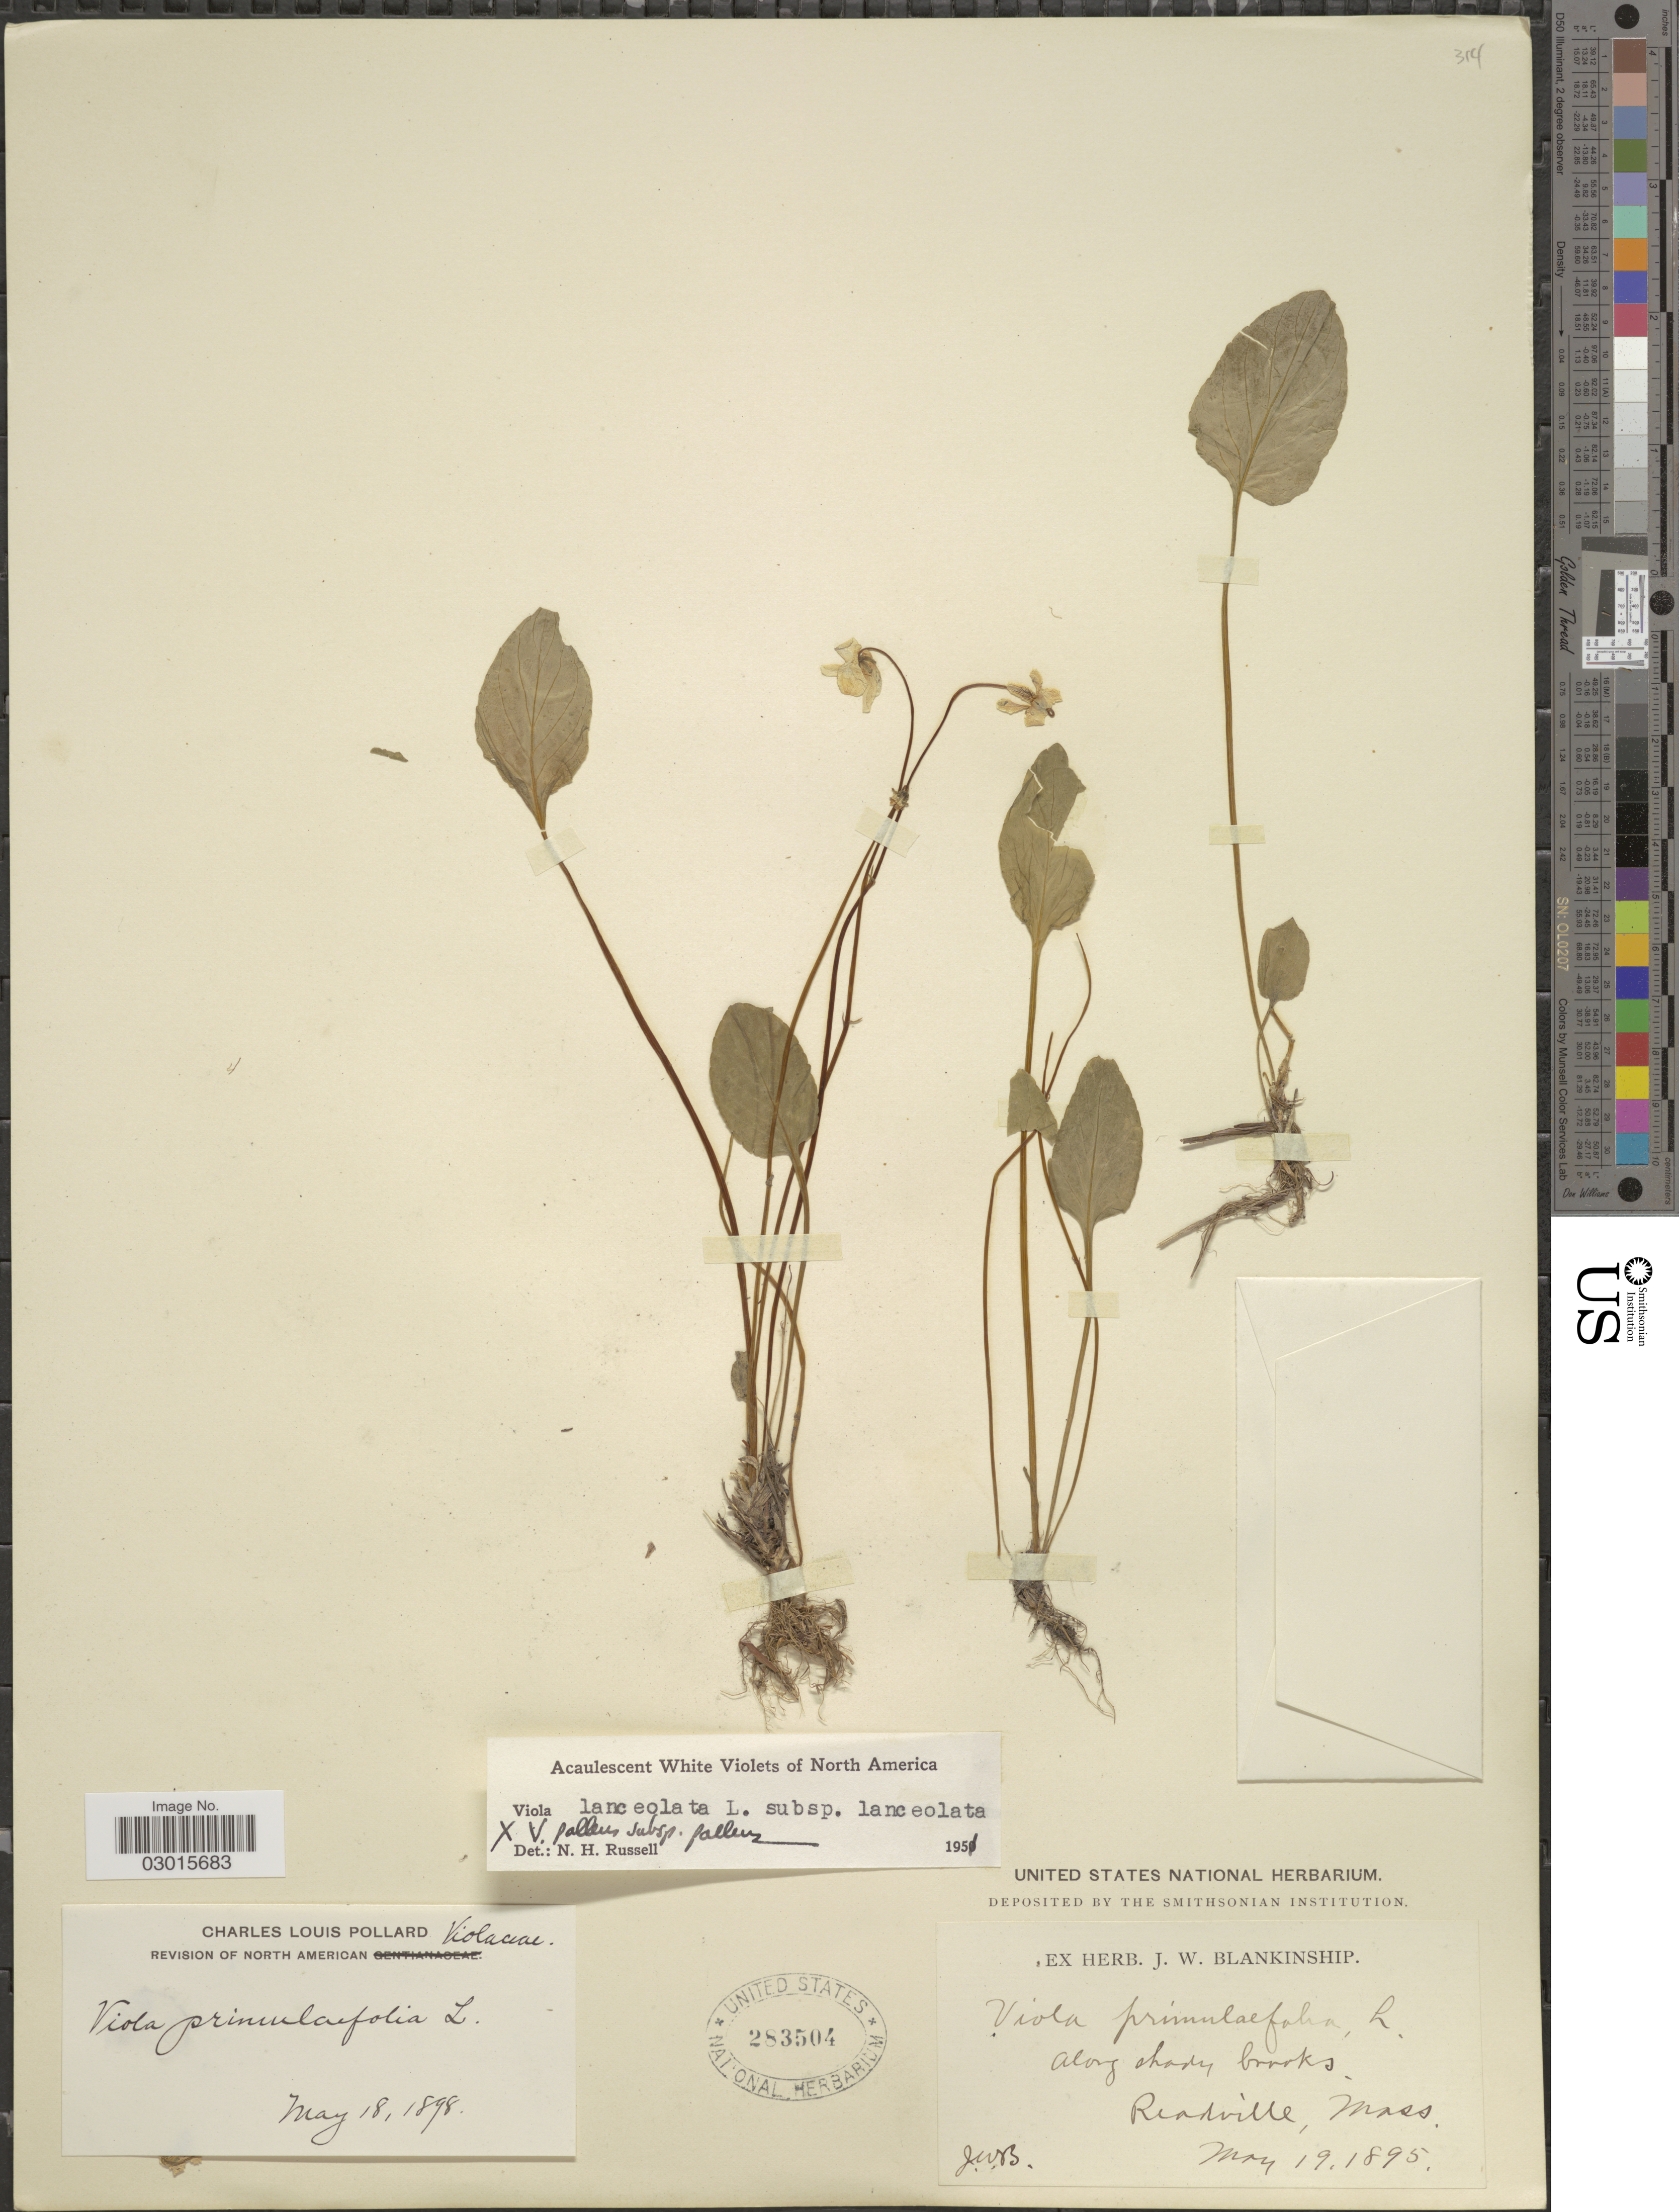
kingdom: Plantae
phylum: Tracheophyta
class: Magnoliopsida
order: Malpighiales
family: Violaceae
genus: Viola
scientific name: Viola lanceolata subsp. lanceolata x V. pallens (Banks ex Ging.) Brainerd subsp. pallens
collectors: J. W. Blankinship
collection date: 1895-05-19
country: United States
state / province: Massachusetts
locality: Readville, Mass.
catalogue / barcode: US 283504